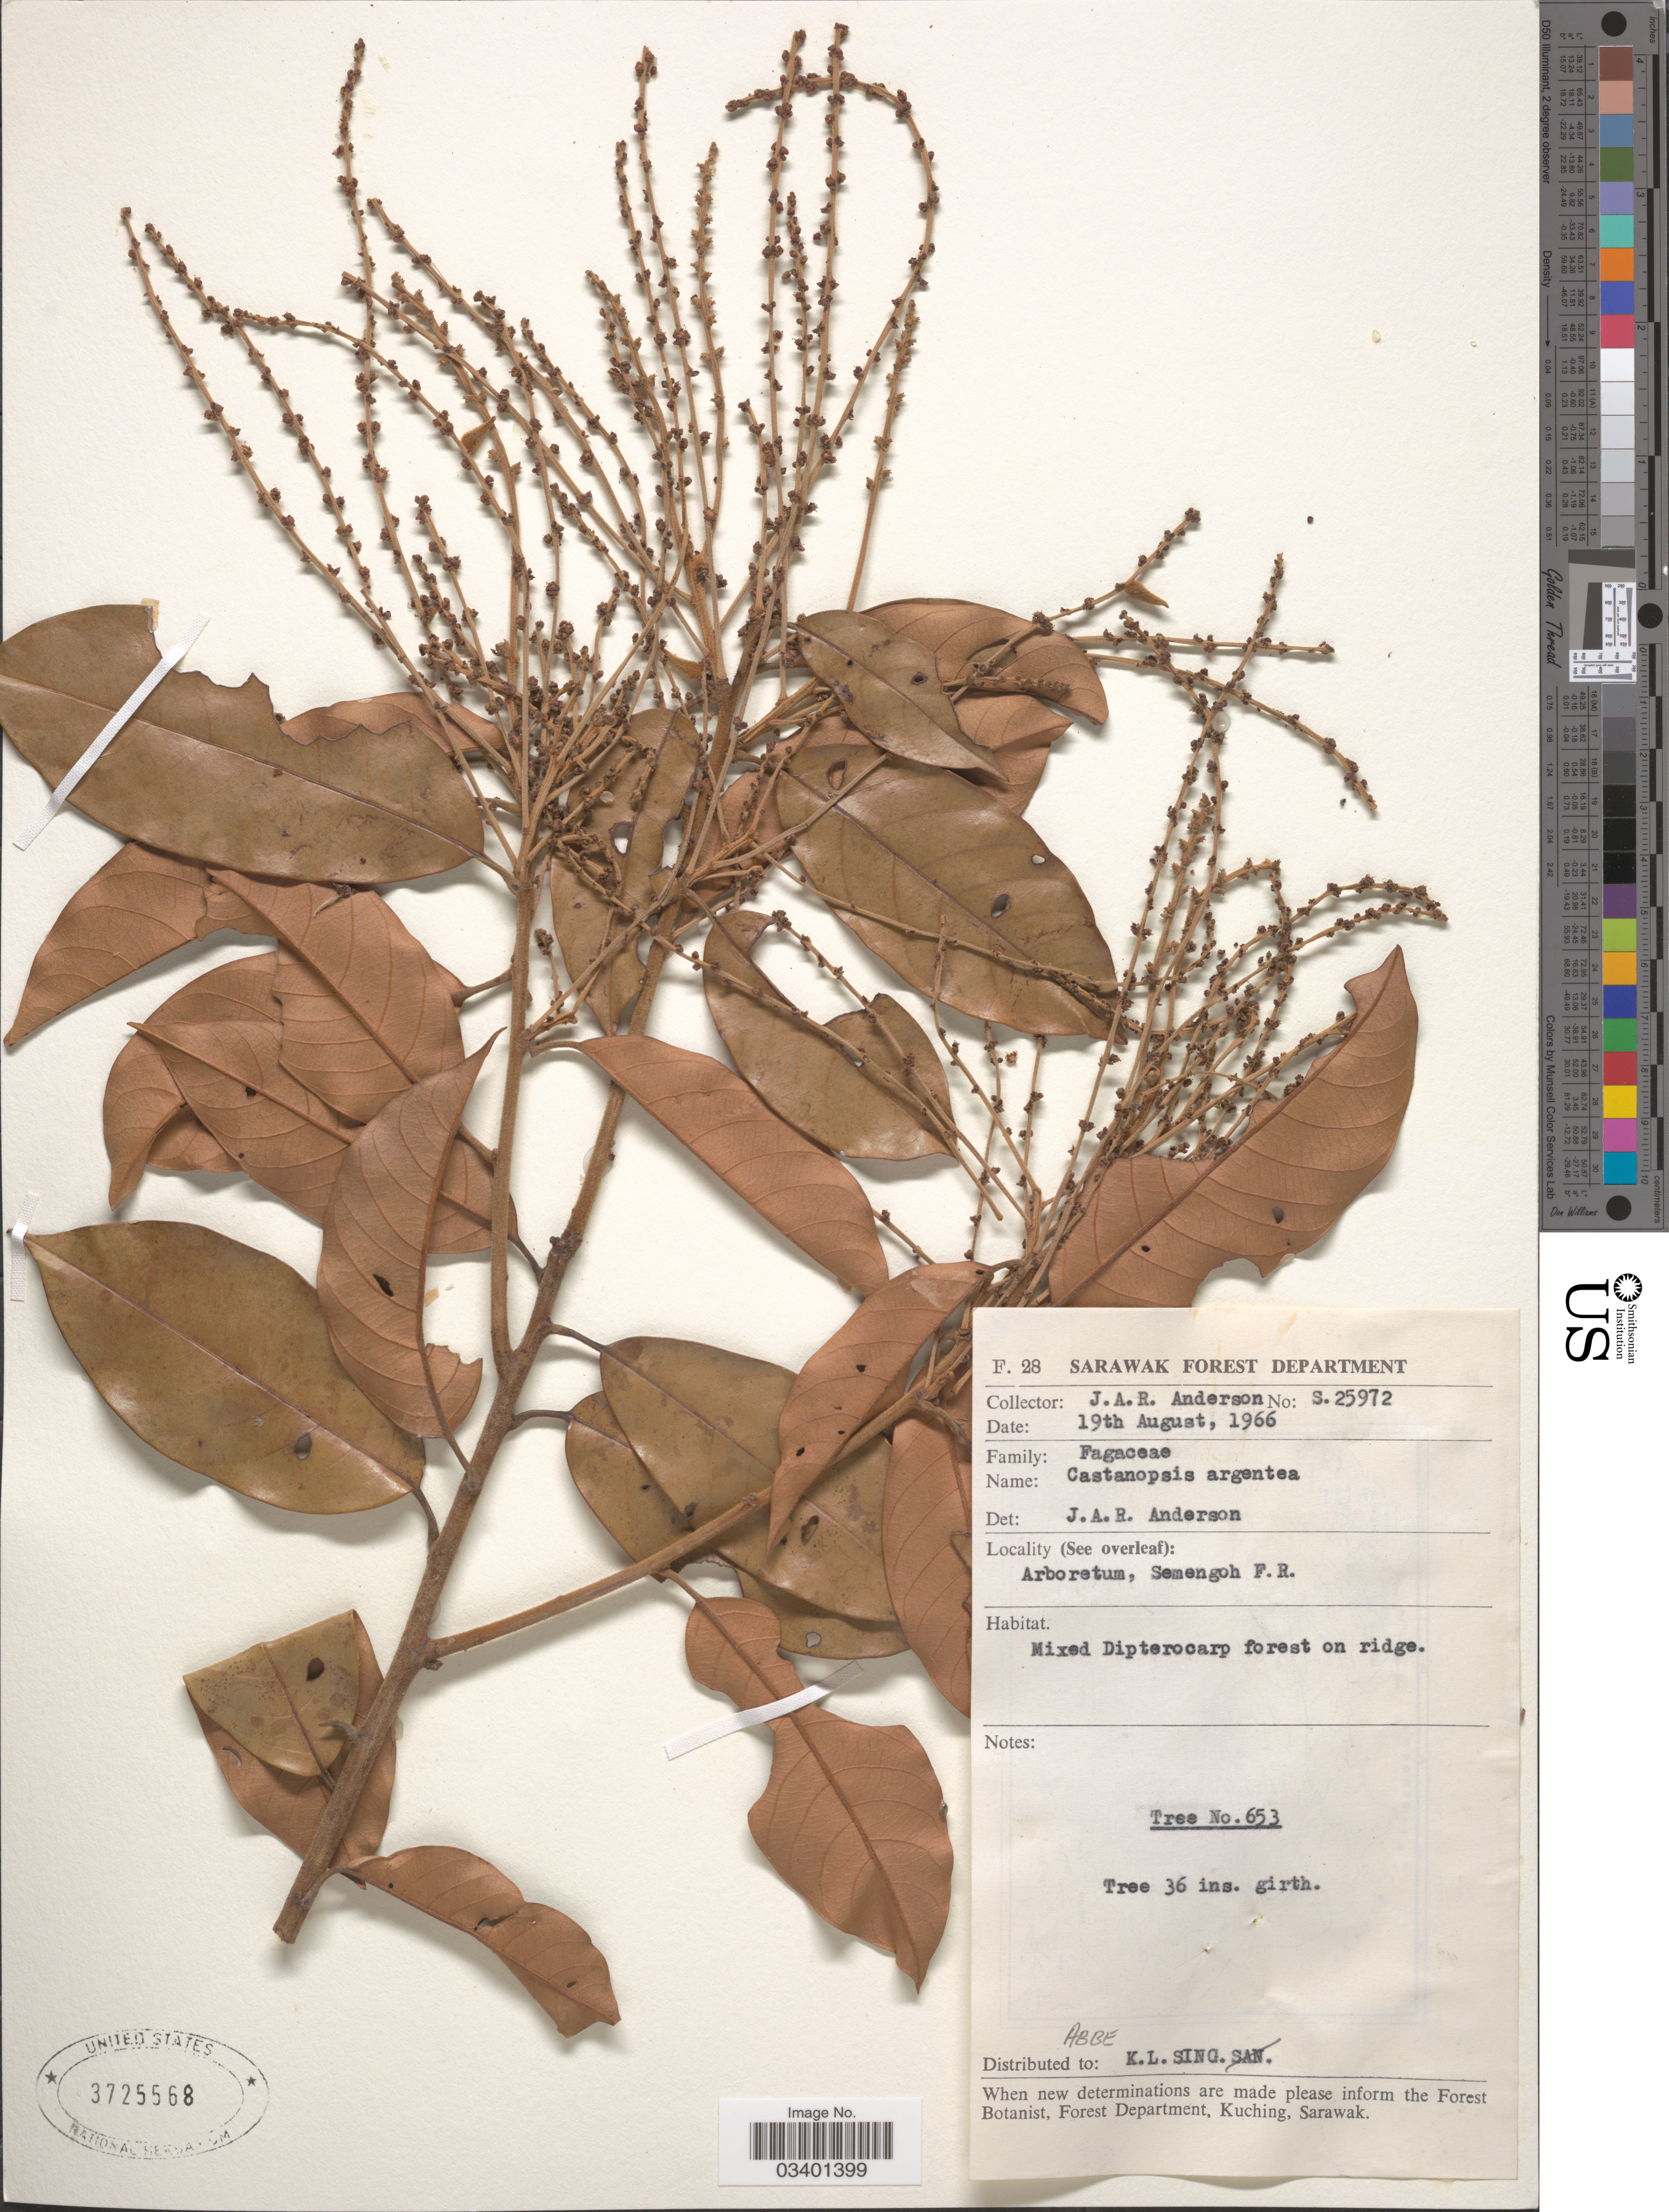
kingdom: Plantae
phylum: Tracheophyta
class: Magnoliopsida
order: Fagales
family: Fagaceae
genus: Castanopsis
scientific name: Castanopsis argentea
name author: A. DC.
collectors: J. A. R. Anderson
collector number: S.25972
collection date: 1966-08-19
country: Malaysia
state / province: Sarawak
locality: Arboretum, Semengoh F. R.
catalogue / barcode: US 3725568